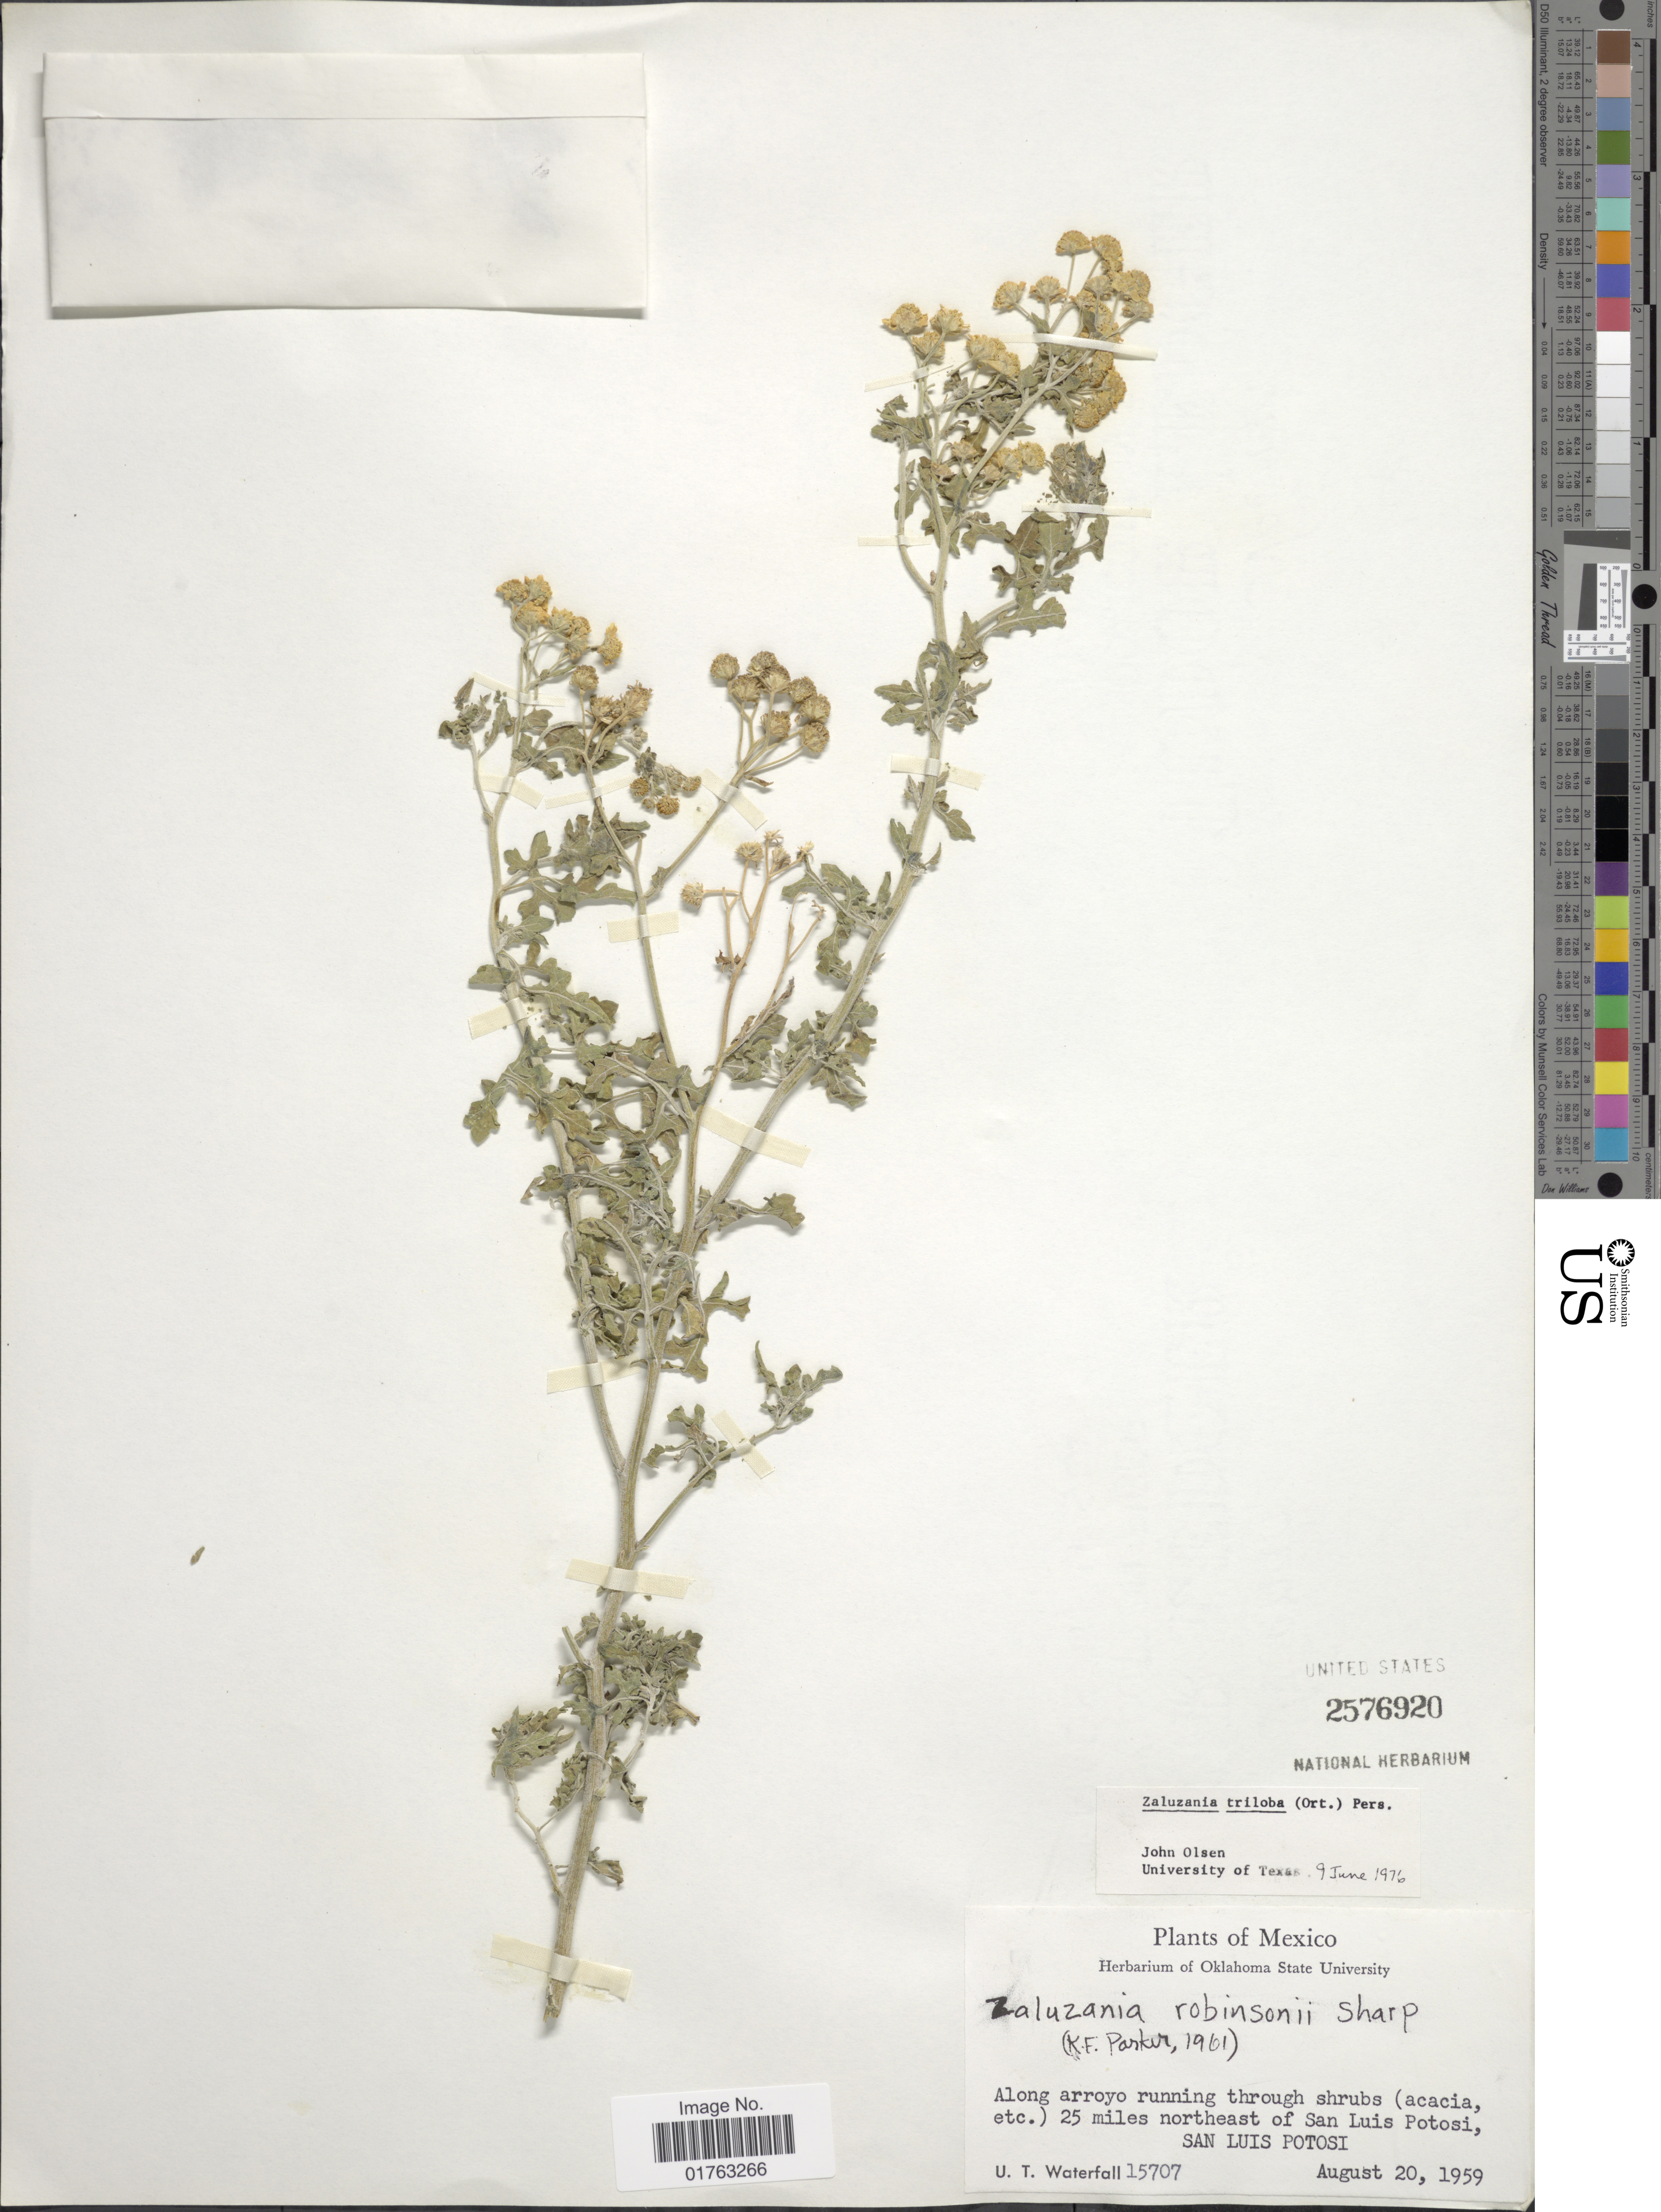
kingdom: Plantae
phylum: Tracheophyta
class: Magnoliopsida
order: Asterales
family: Asteraceae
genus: Zaluzania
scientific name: Zaluzania triloba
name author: (Ortega) Pers.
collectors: U. T. Waterfall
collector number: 15707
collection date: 1959-08-20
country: Mexico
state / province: San Luis Potosí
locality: Along arroyo running through shrubs. 25 miles northeast of San Luis Potosi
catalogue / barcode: US 2576920